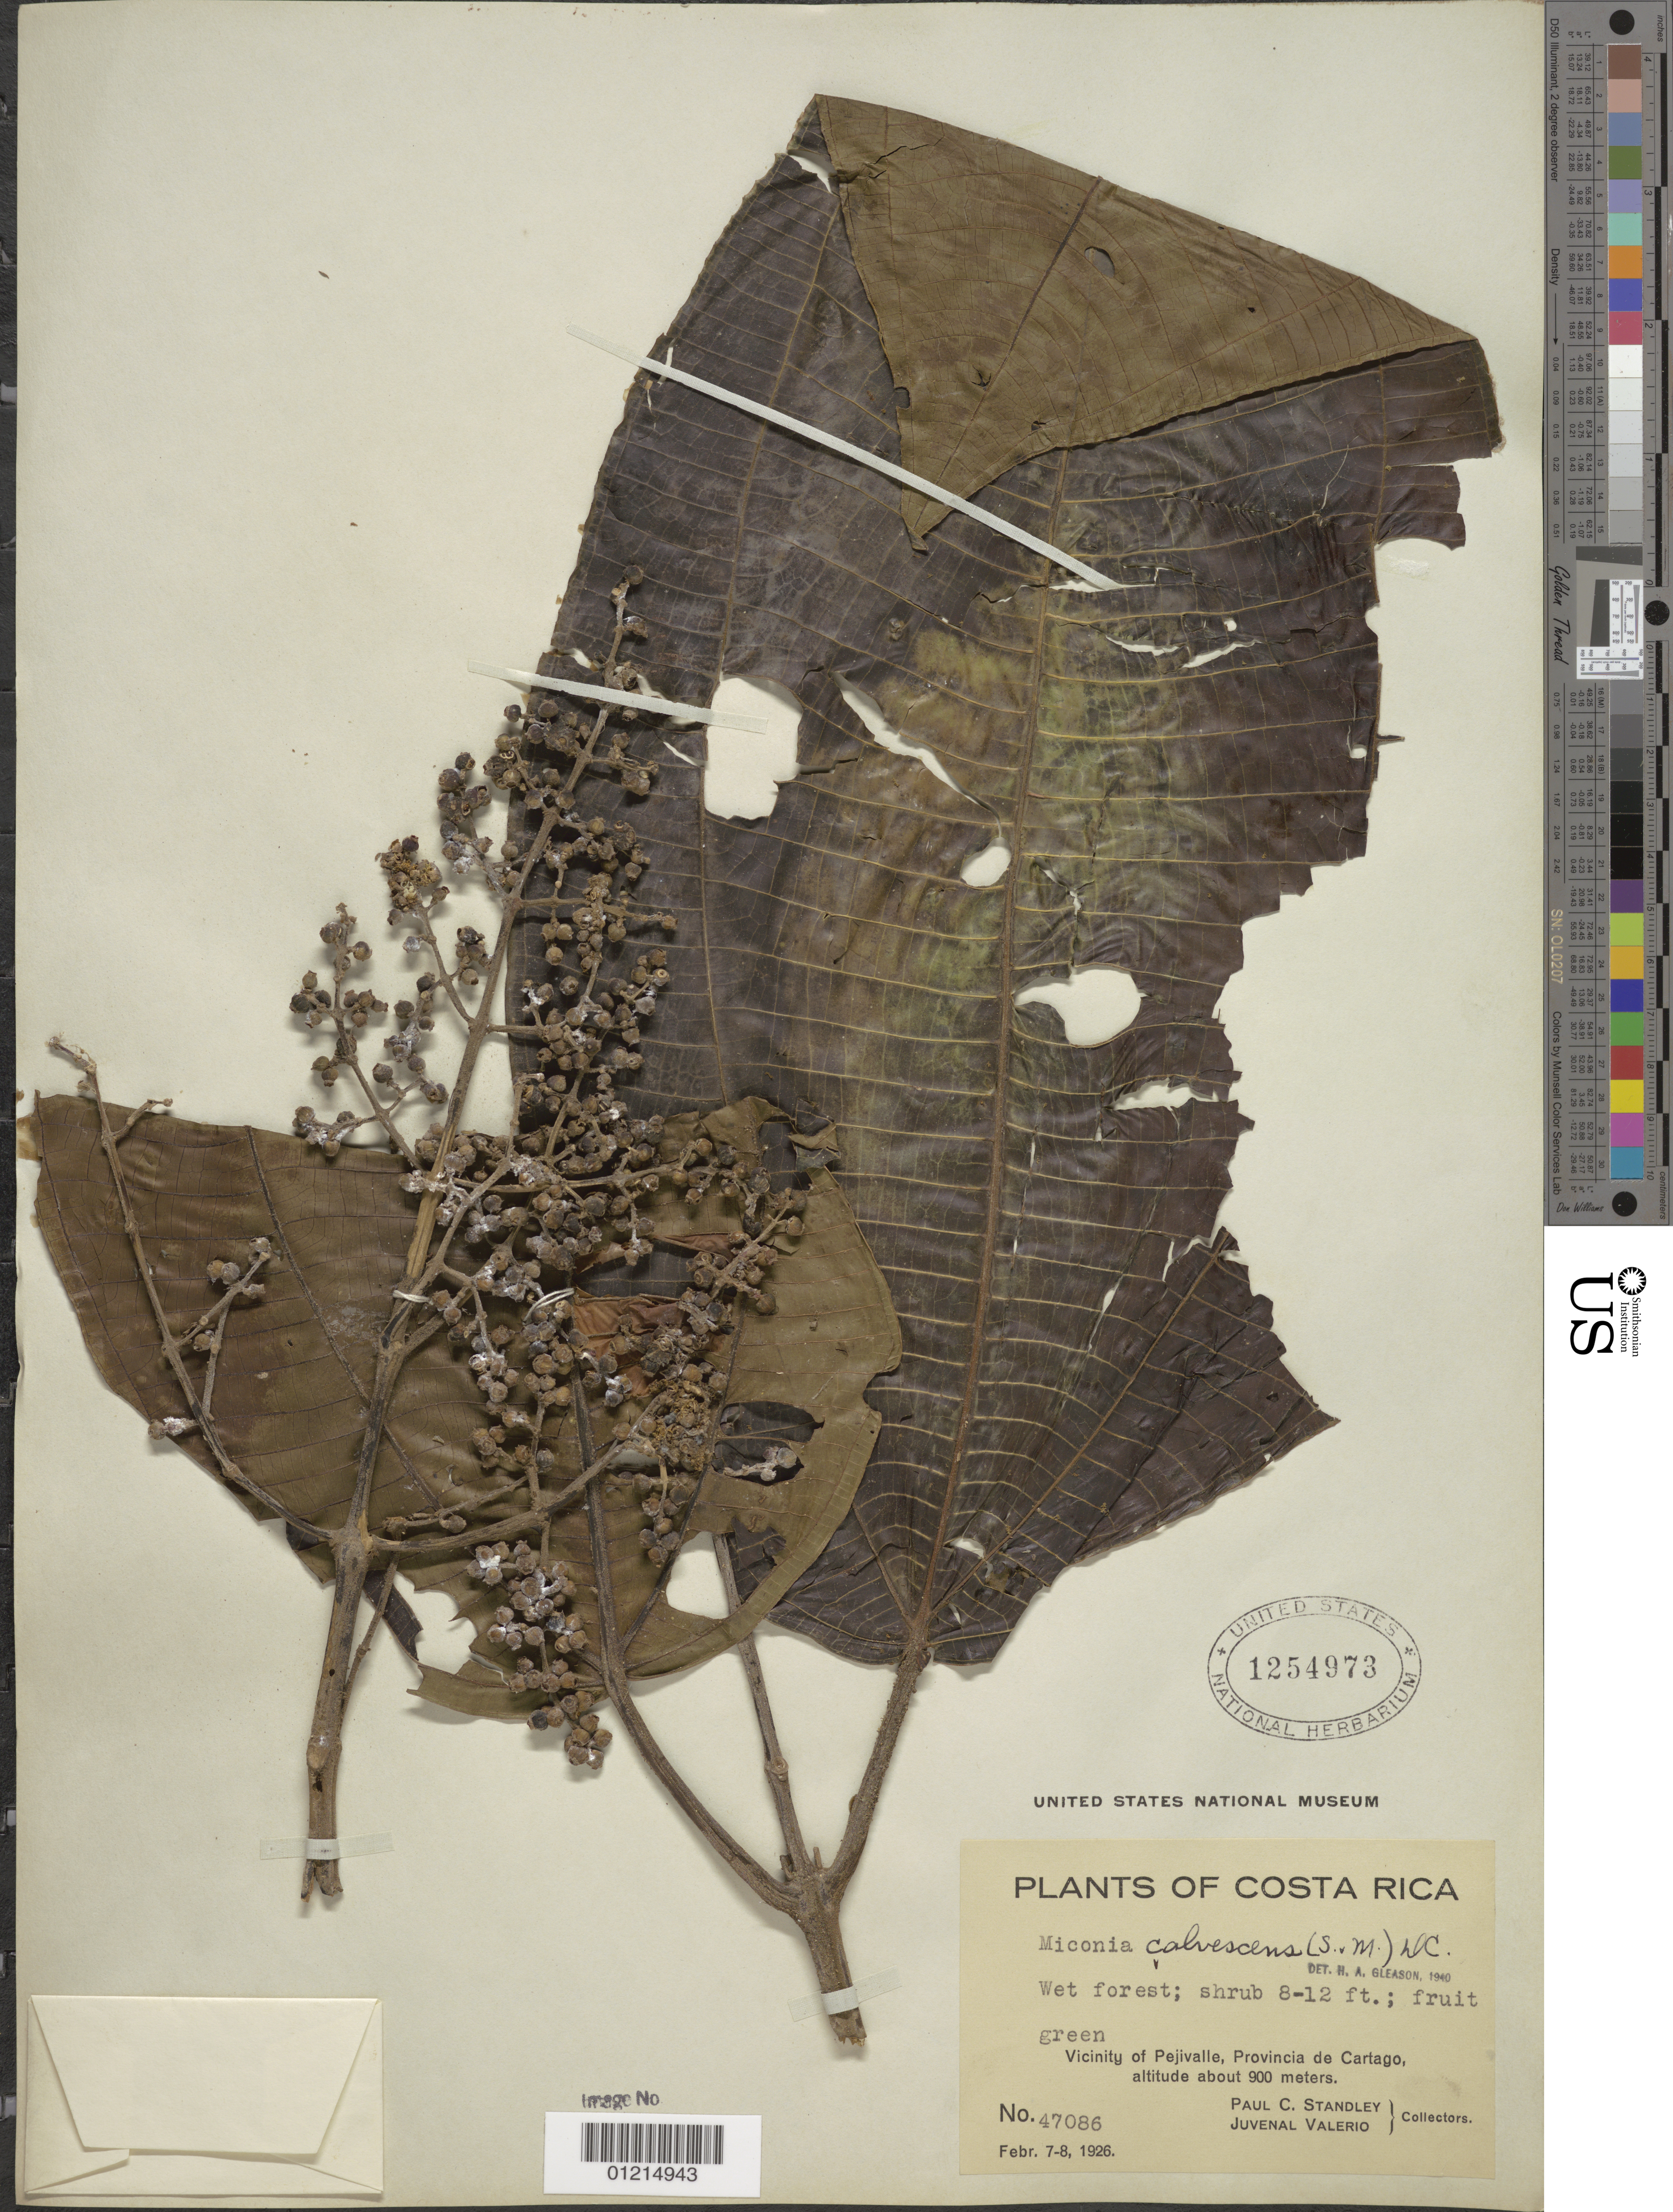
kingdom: Plantae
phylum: Tracheophyta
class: Magnoliopsida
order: Myrtales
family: Melastomataceae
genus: Miconia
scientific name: Miconia calvescens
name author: DC.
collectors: P. C. Standley & J. Valero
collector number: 47086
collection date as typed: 07 Feb 1926 to 08 Feb 1926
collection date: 1926-02-07/1926-02-08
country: Costa Rica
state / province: Cartago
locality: Vicinity of Pejivalle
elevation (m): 900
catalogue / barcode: US 1254973